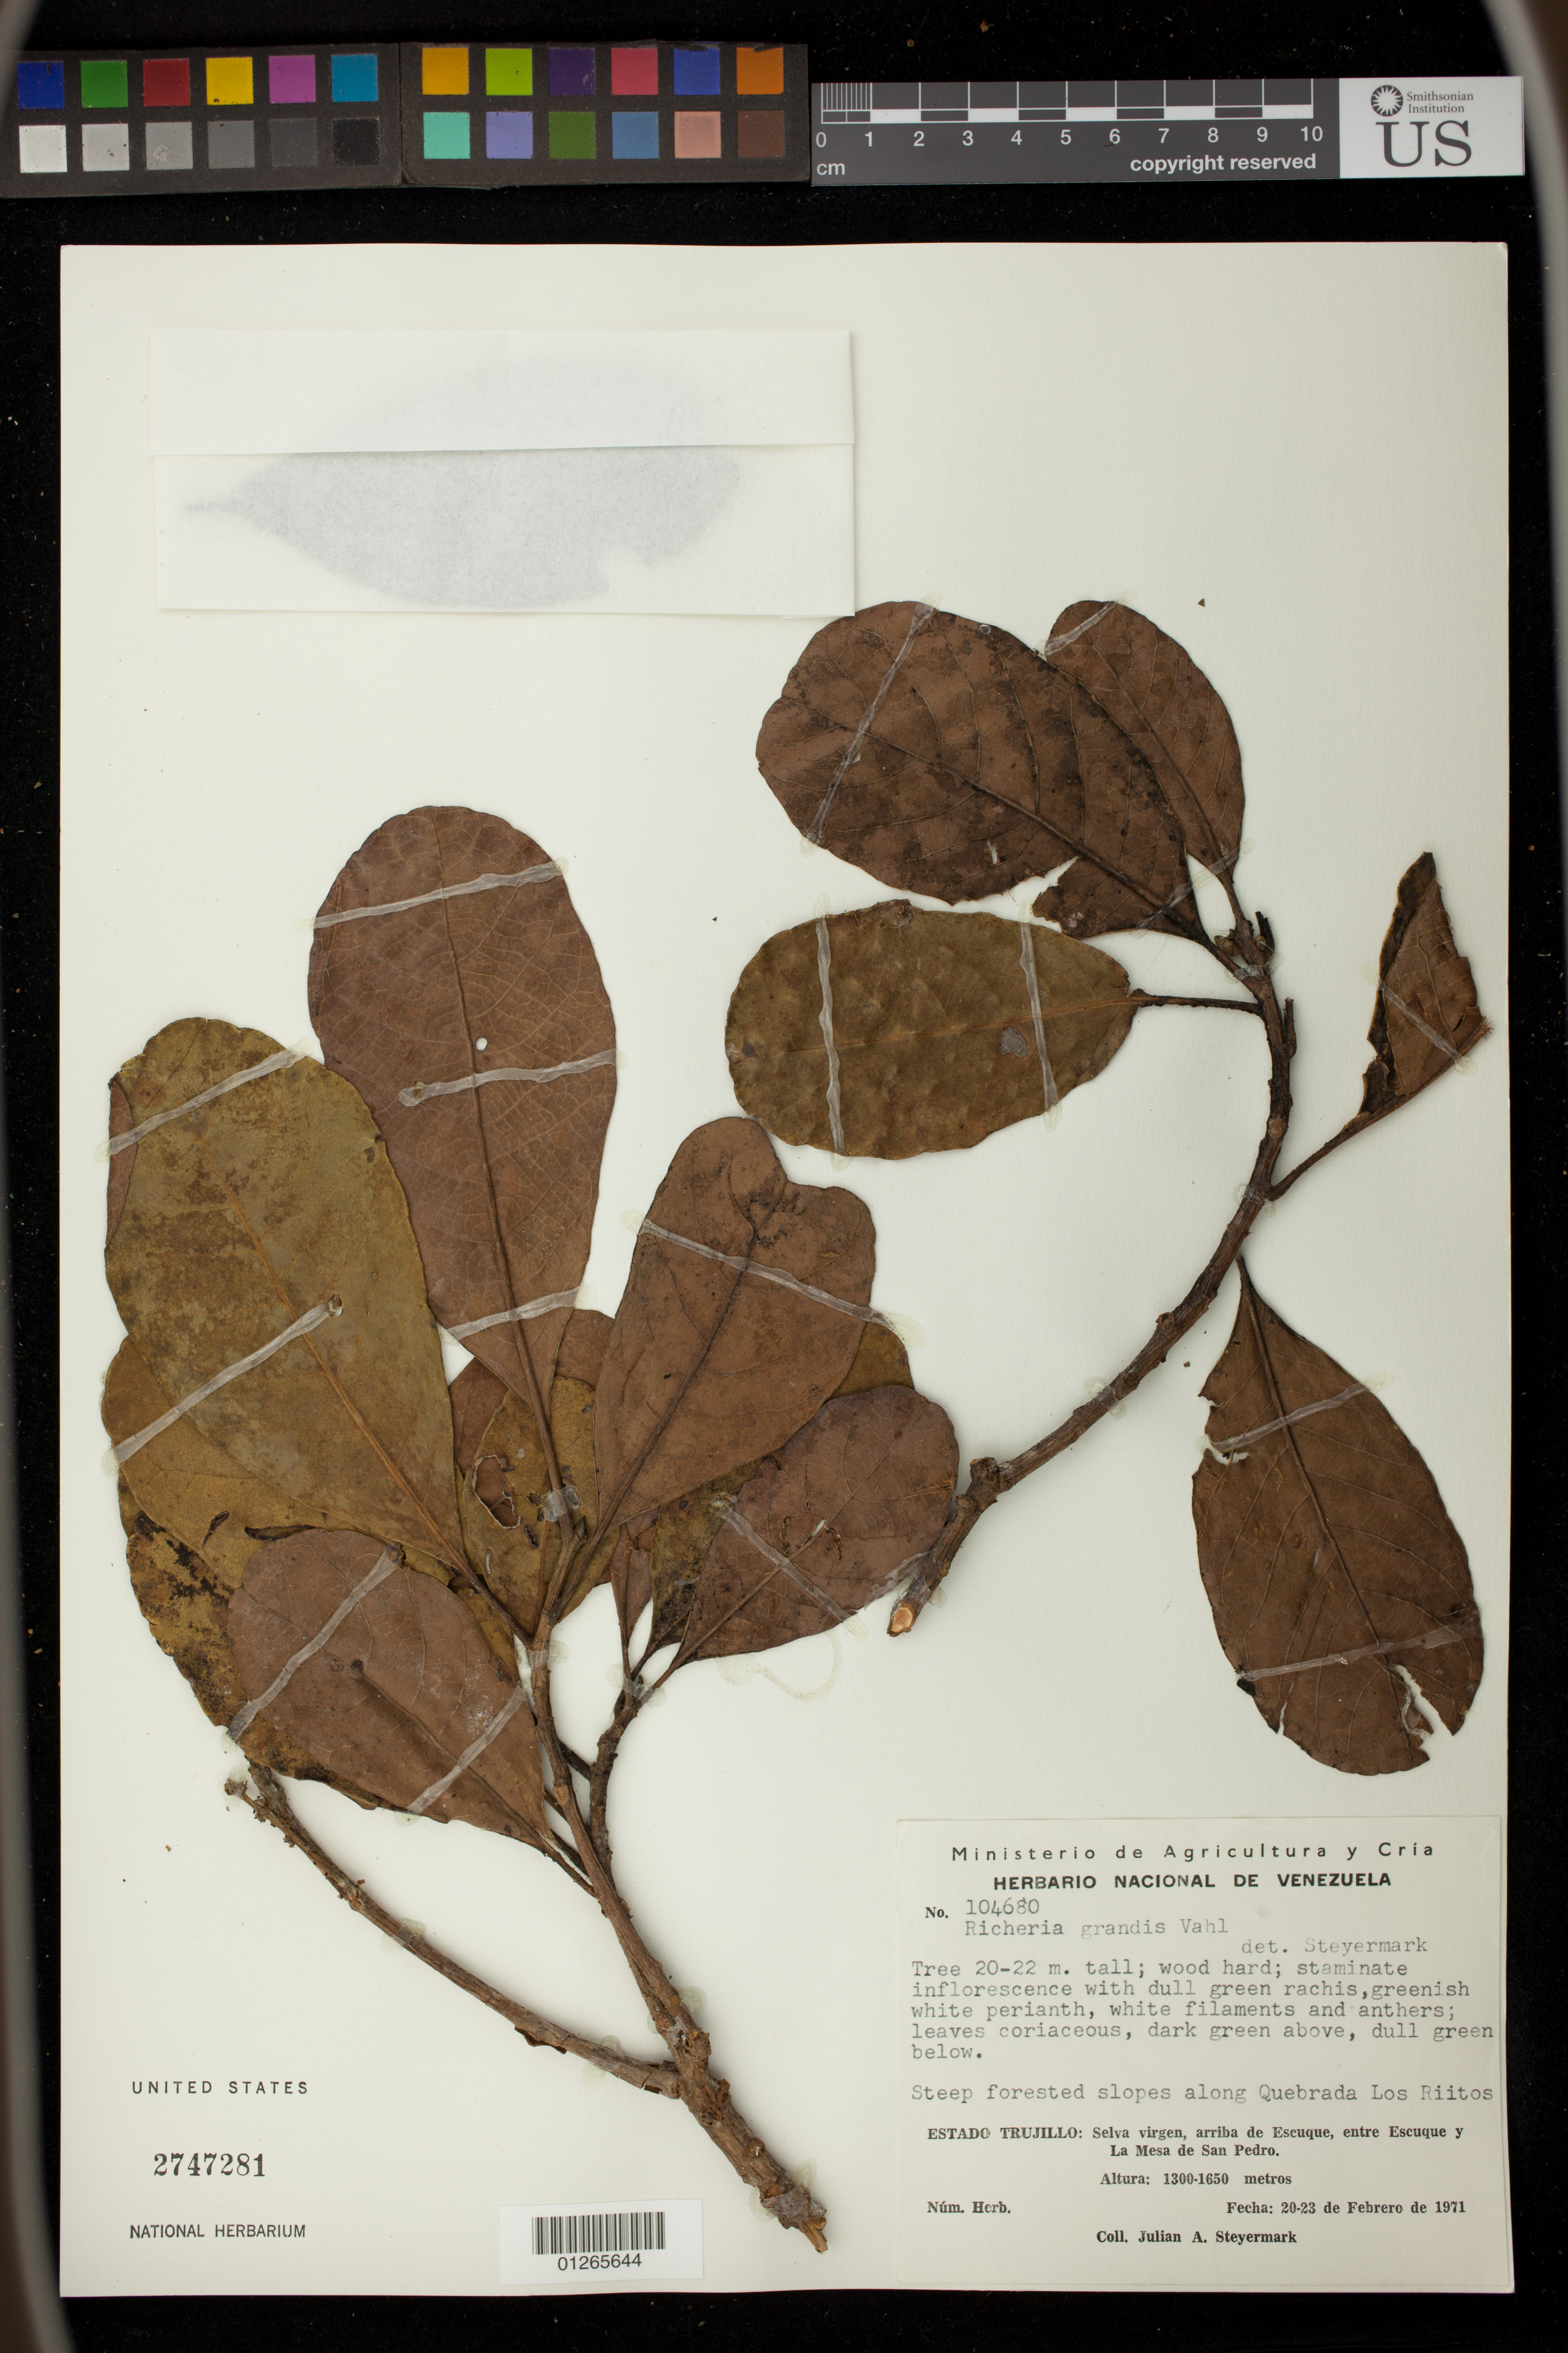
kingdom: Plantae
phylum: Tracheophyta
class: Magnoliopsida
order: Malpighiales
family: Phyllanthaceae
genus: Richeria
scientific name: Richeria grandis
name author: Vahl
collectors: J. Steyermark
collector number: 104680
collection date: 1971-02-20/1971-02-23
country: Venezuela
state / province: San Pedro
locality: Municipio de Maracana; ca 73 airline km NE of Castanhal; savanna adjoining the village of Martins Pinheiro; Caomp Martins Pinheiro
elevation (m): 1300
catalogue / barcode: US 2747281